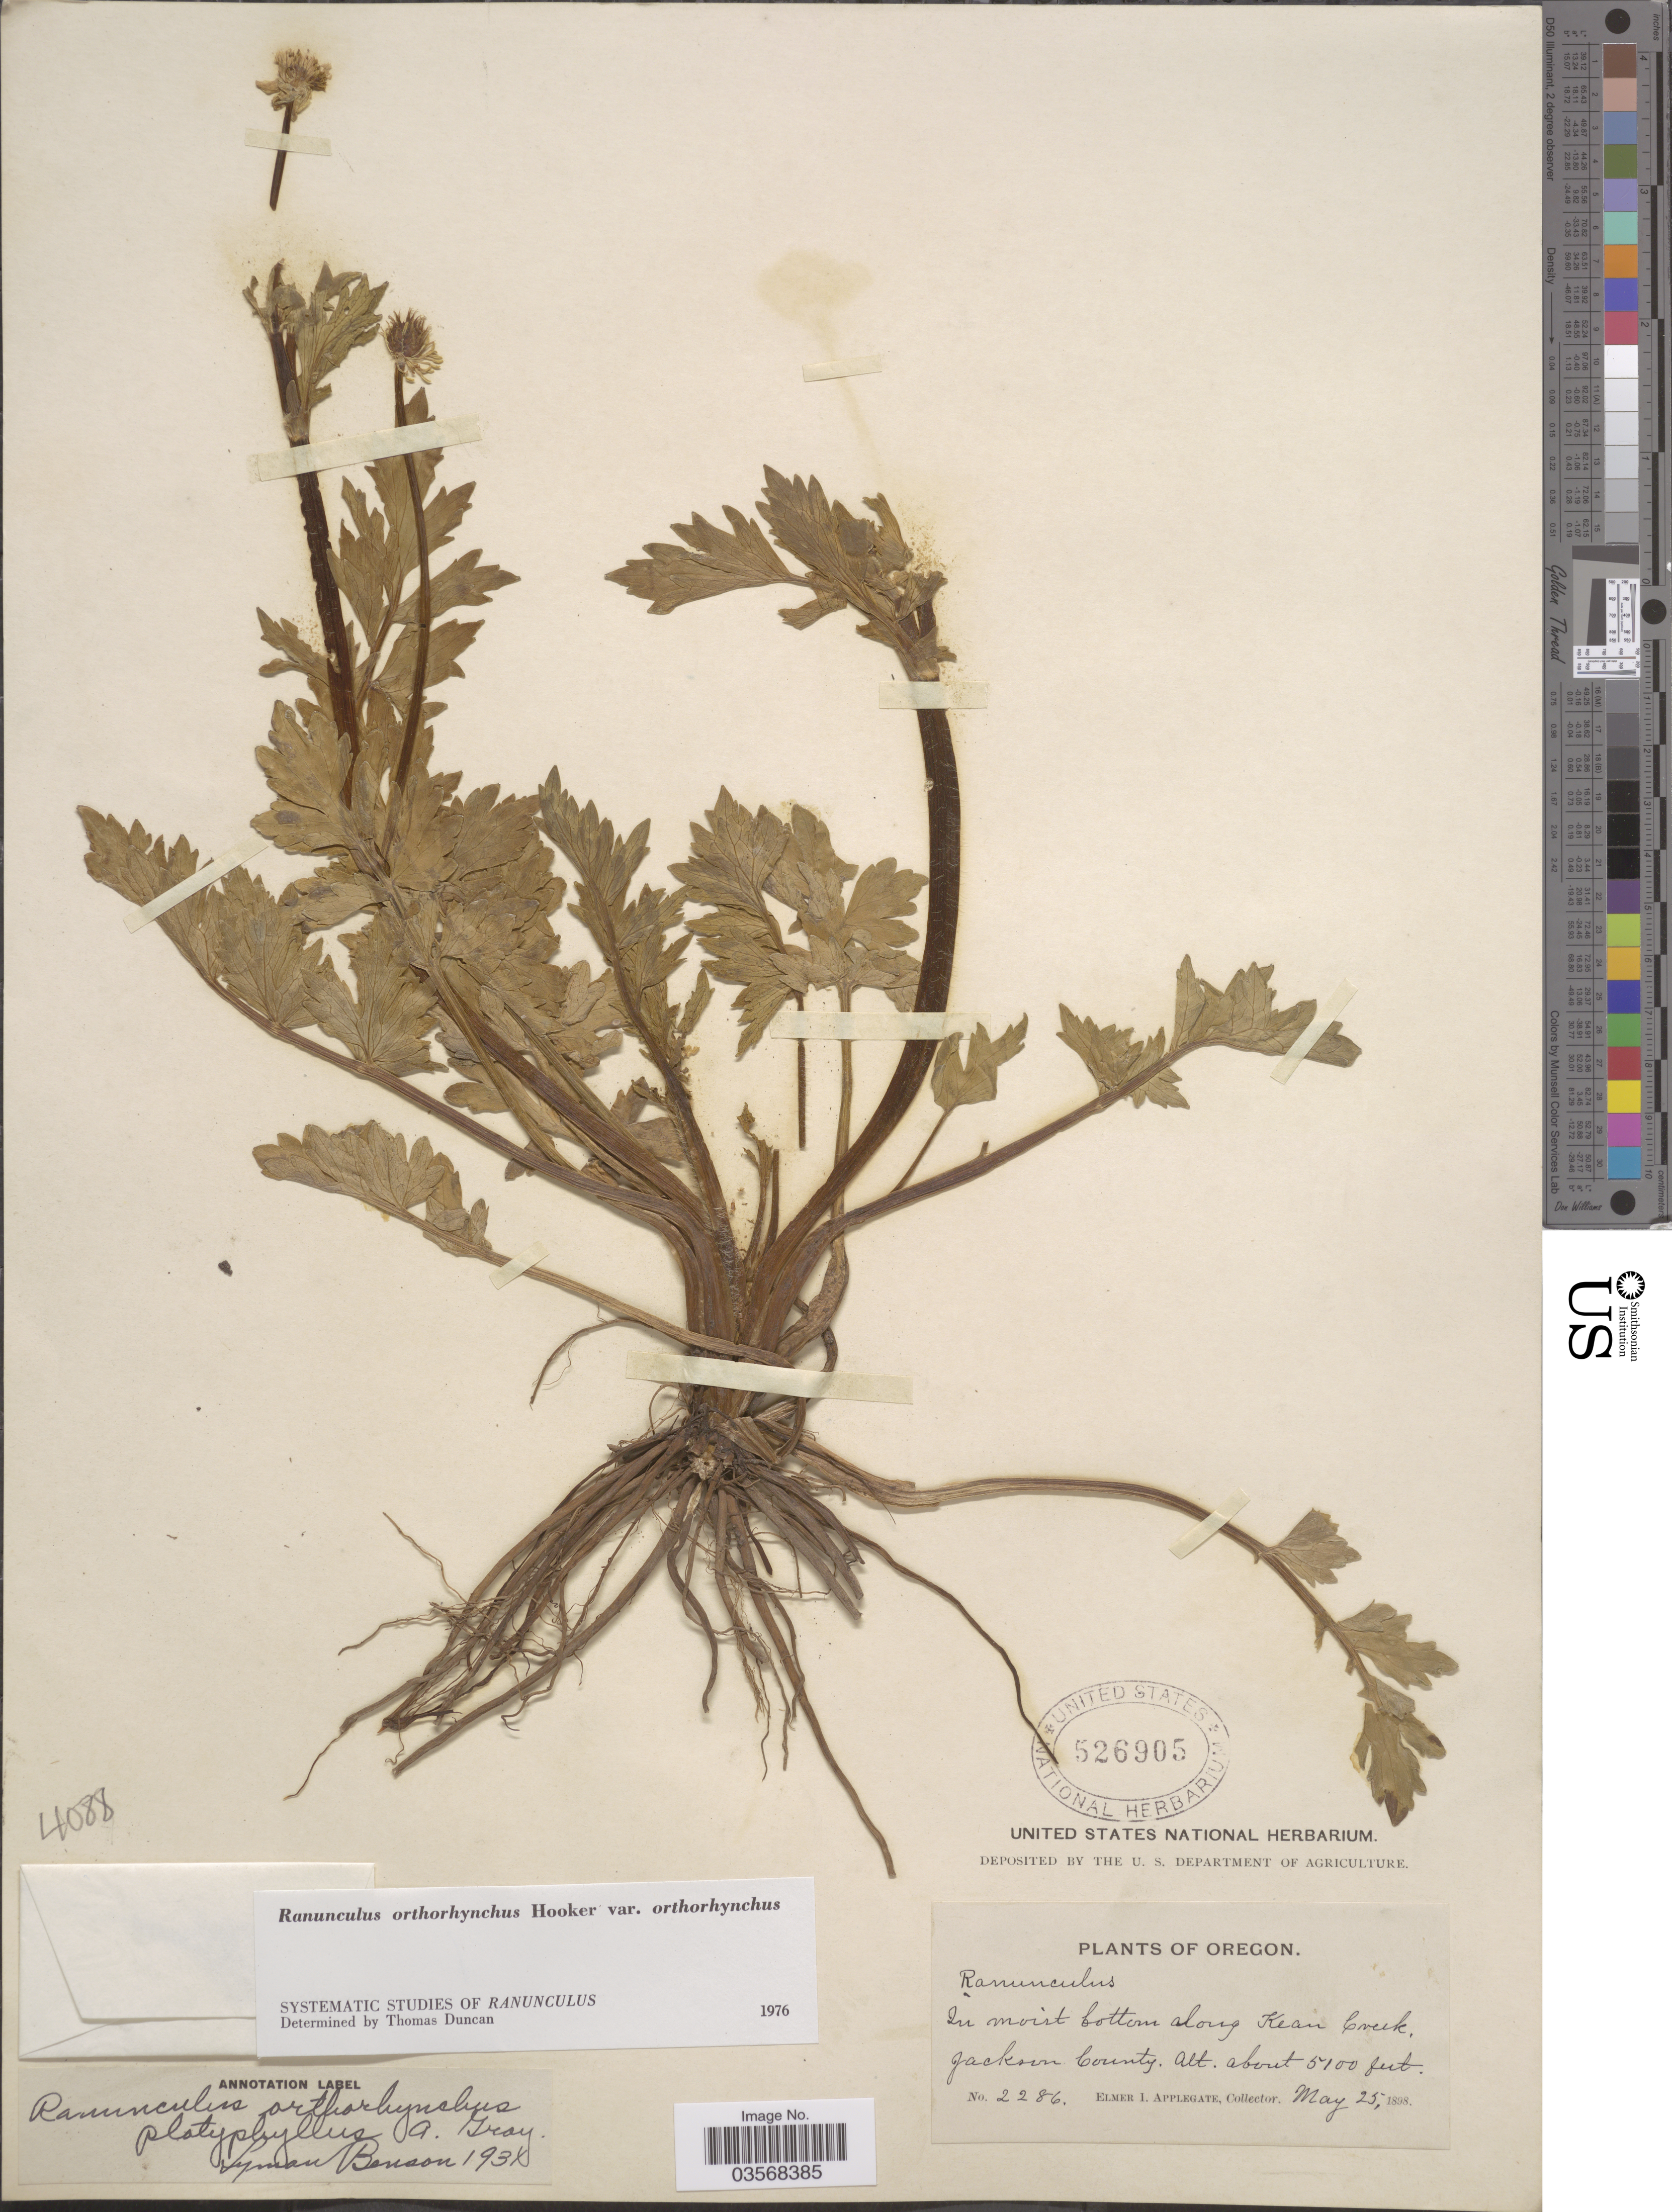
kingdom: Plantae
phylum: Tracheophyta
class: Magnoliopsida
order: Ranunculales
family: Ranunculaceae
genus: Ranunculus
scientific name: Ranunculus orthorhynchus var. orthorhynchus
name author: Hook.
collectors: E. I. Applegate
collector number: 2286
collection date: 1898-05-25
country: United States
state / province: Oregon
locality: In moist bottom along Kean Creek, Jackson County.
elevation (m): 1554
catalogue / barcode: US 526905